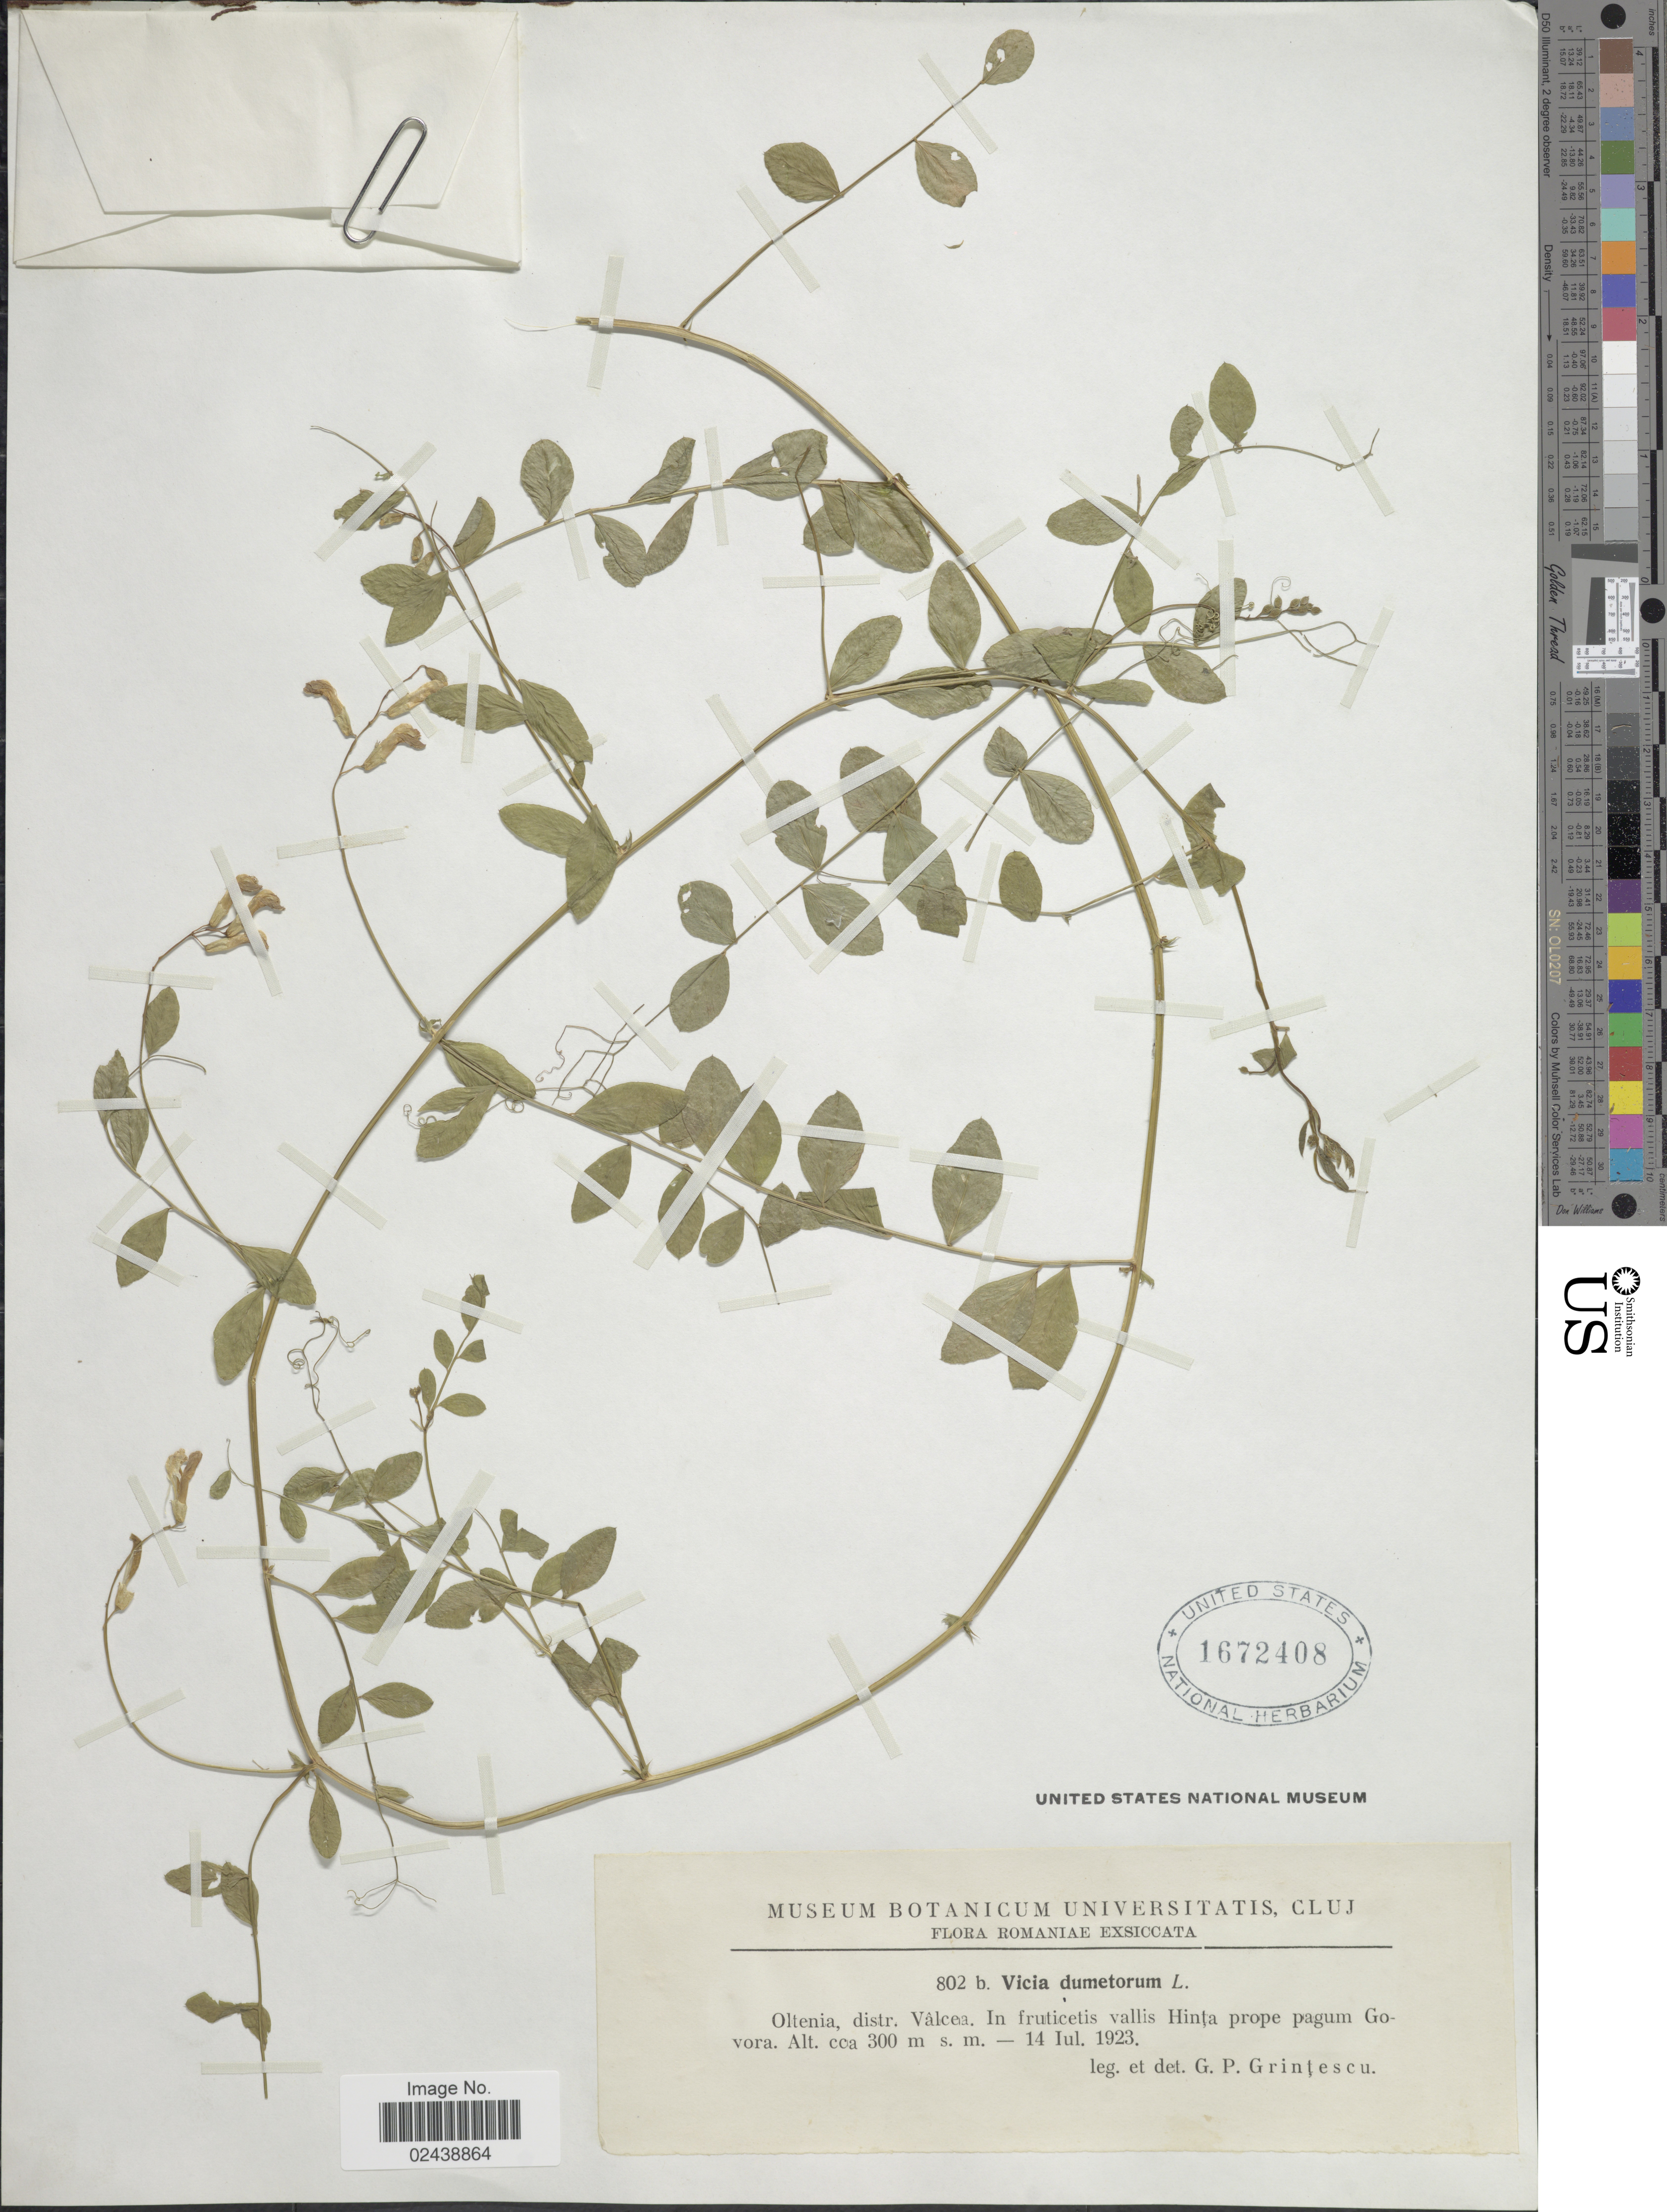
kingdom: Plantae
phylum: Tracheophyta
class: Magnoliopsida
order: Fabales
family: Fabaceae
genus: Vicia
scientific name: Vicia dumetorum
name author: L.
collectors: G. Grintescu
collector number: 802B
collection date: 1923-07-14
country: Romania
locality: Romaniae Exsiccata. Oltenia, distr. Valcea. In fruticetis vallis Hinta prope pagum Govora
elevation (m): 300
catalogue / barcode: US 1672408